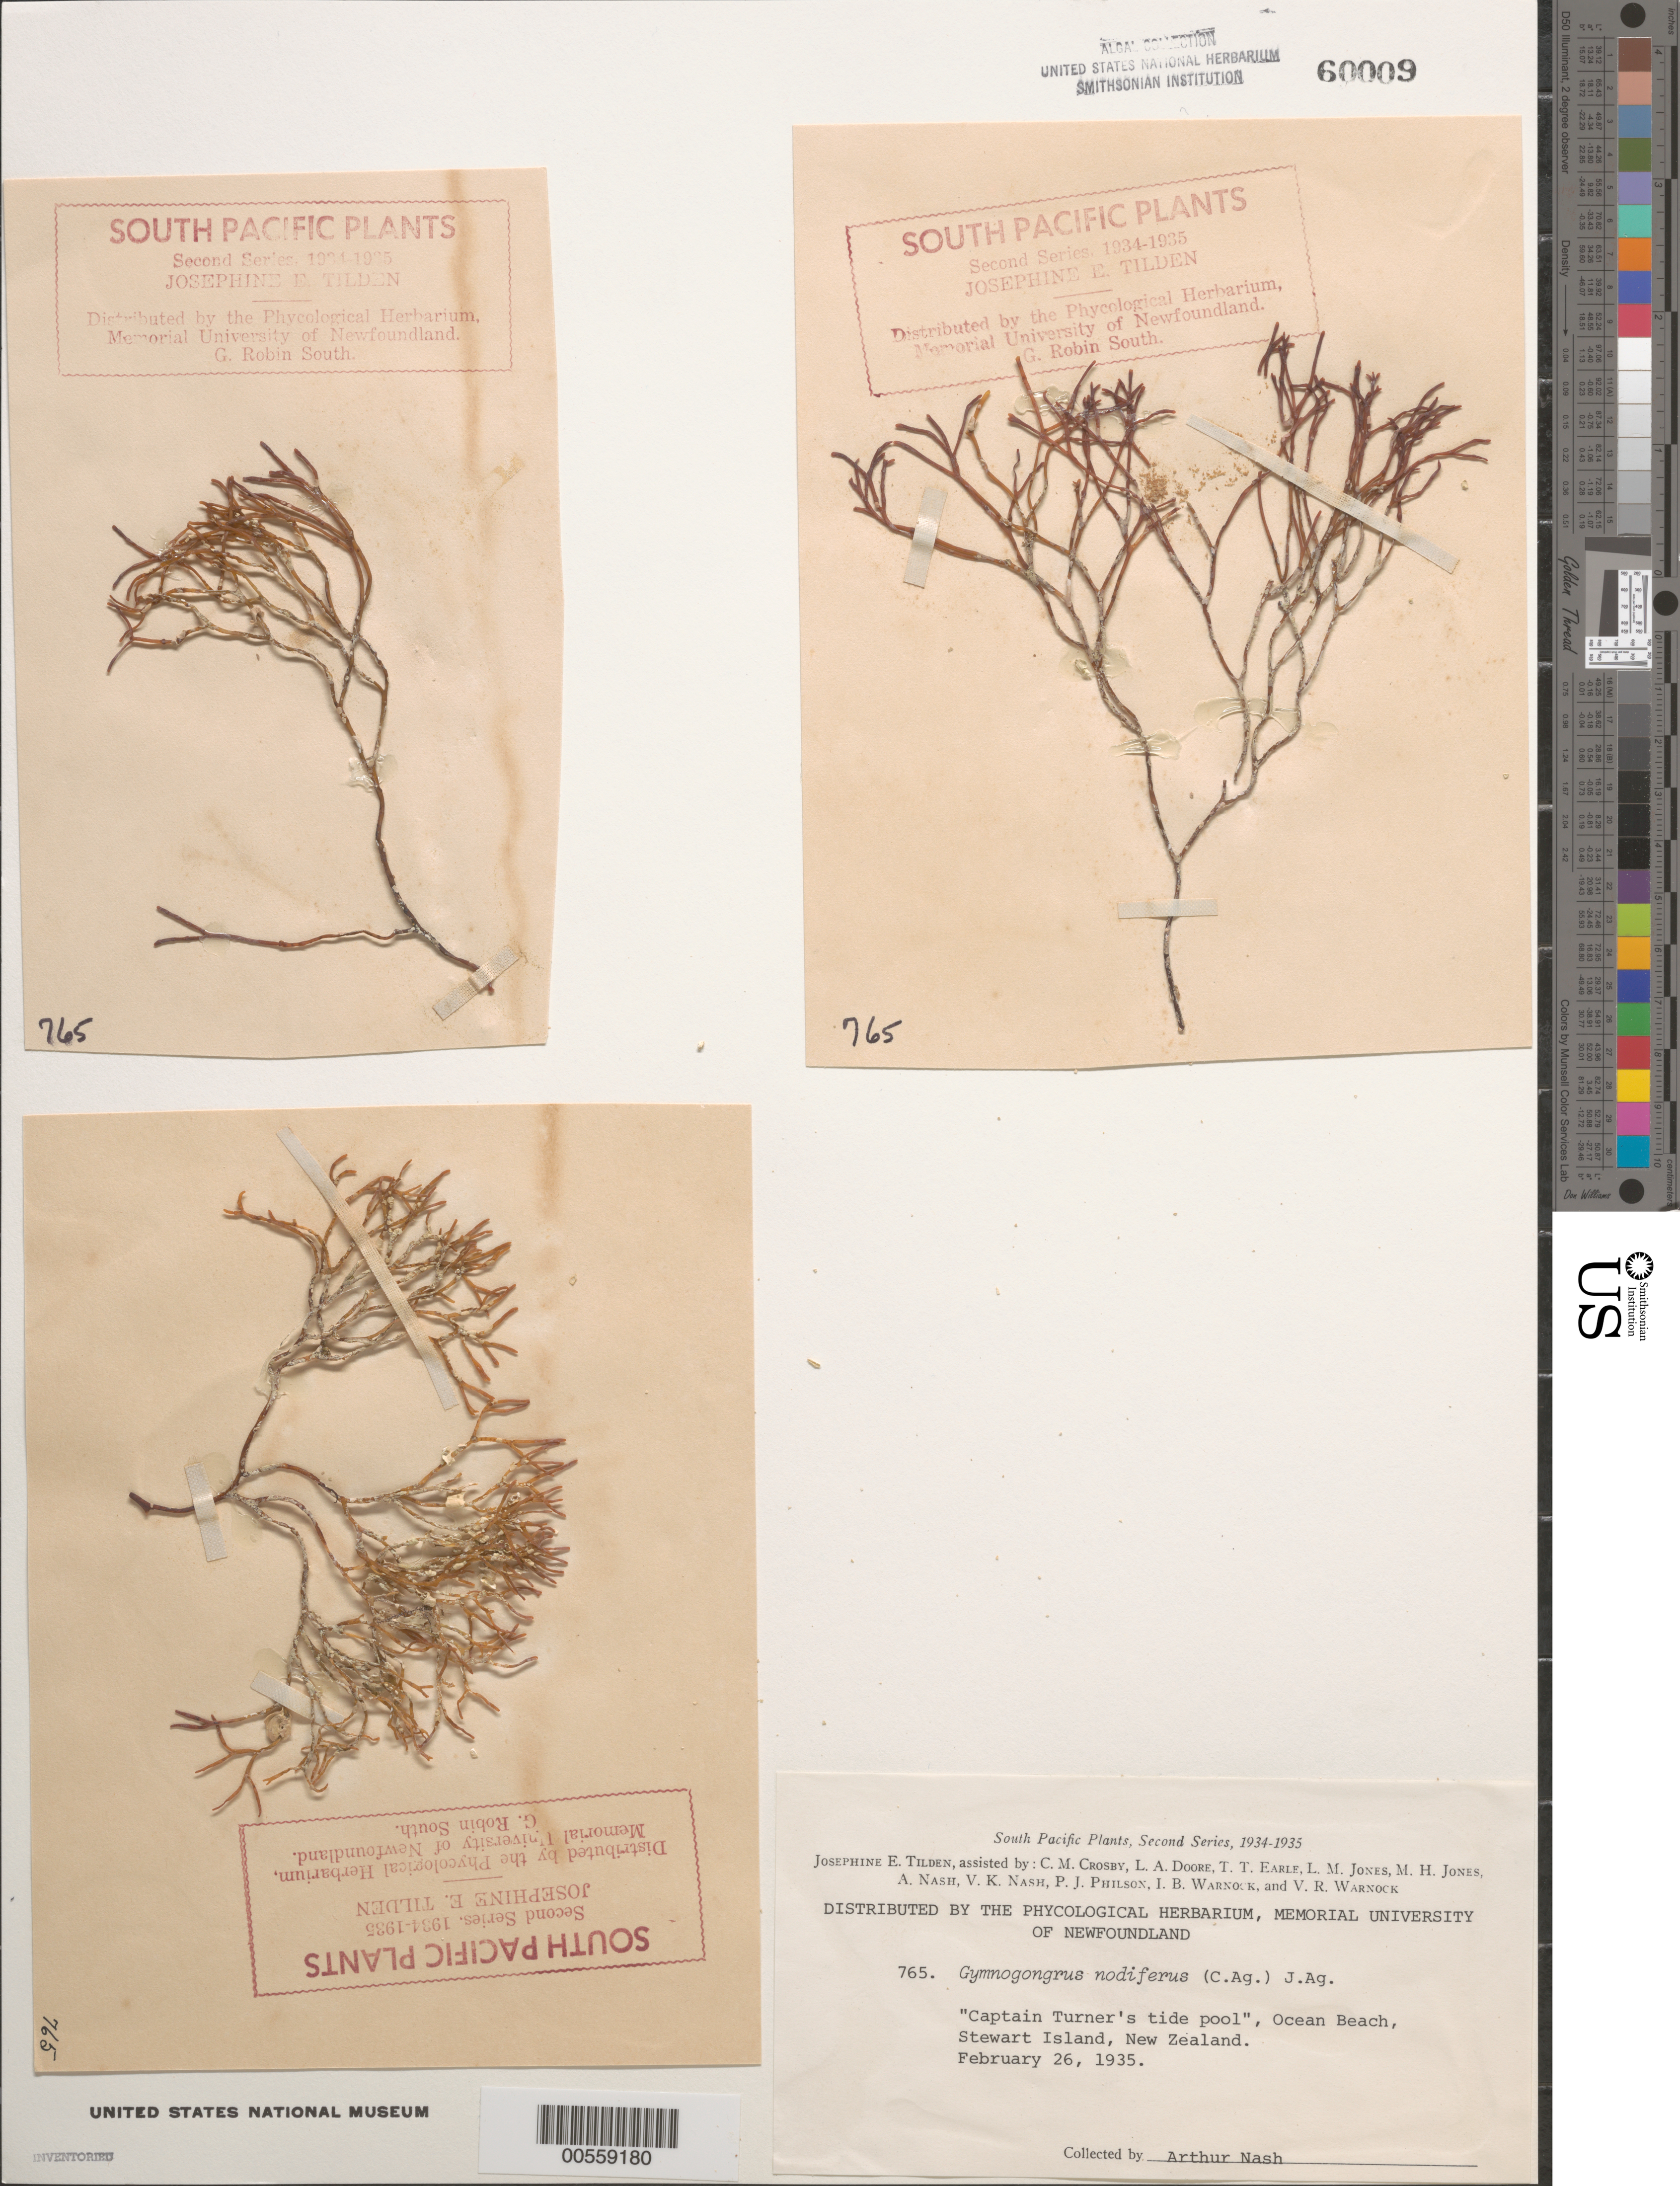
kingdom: Plantae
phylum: Rhodophyta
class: Florideophyceae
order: Gigartinales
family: Phyllophoraceae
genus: Gymnogongrus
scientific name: Gymnogongrus nodiferus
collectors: A. Nash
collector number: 765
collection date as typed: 26 Feb 1935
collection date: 1935-02-26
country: New Zealand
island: Stewart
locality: Captain turner's tide pool, ocean beach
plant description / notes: Tilden, South Pacific Plants, Second Series, 1934-1935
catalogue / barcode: US 60009